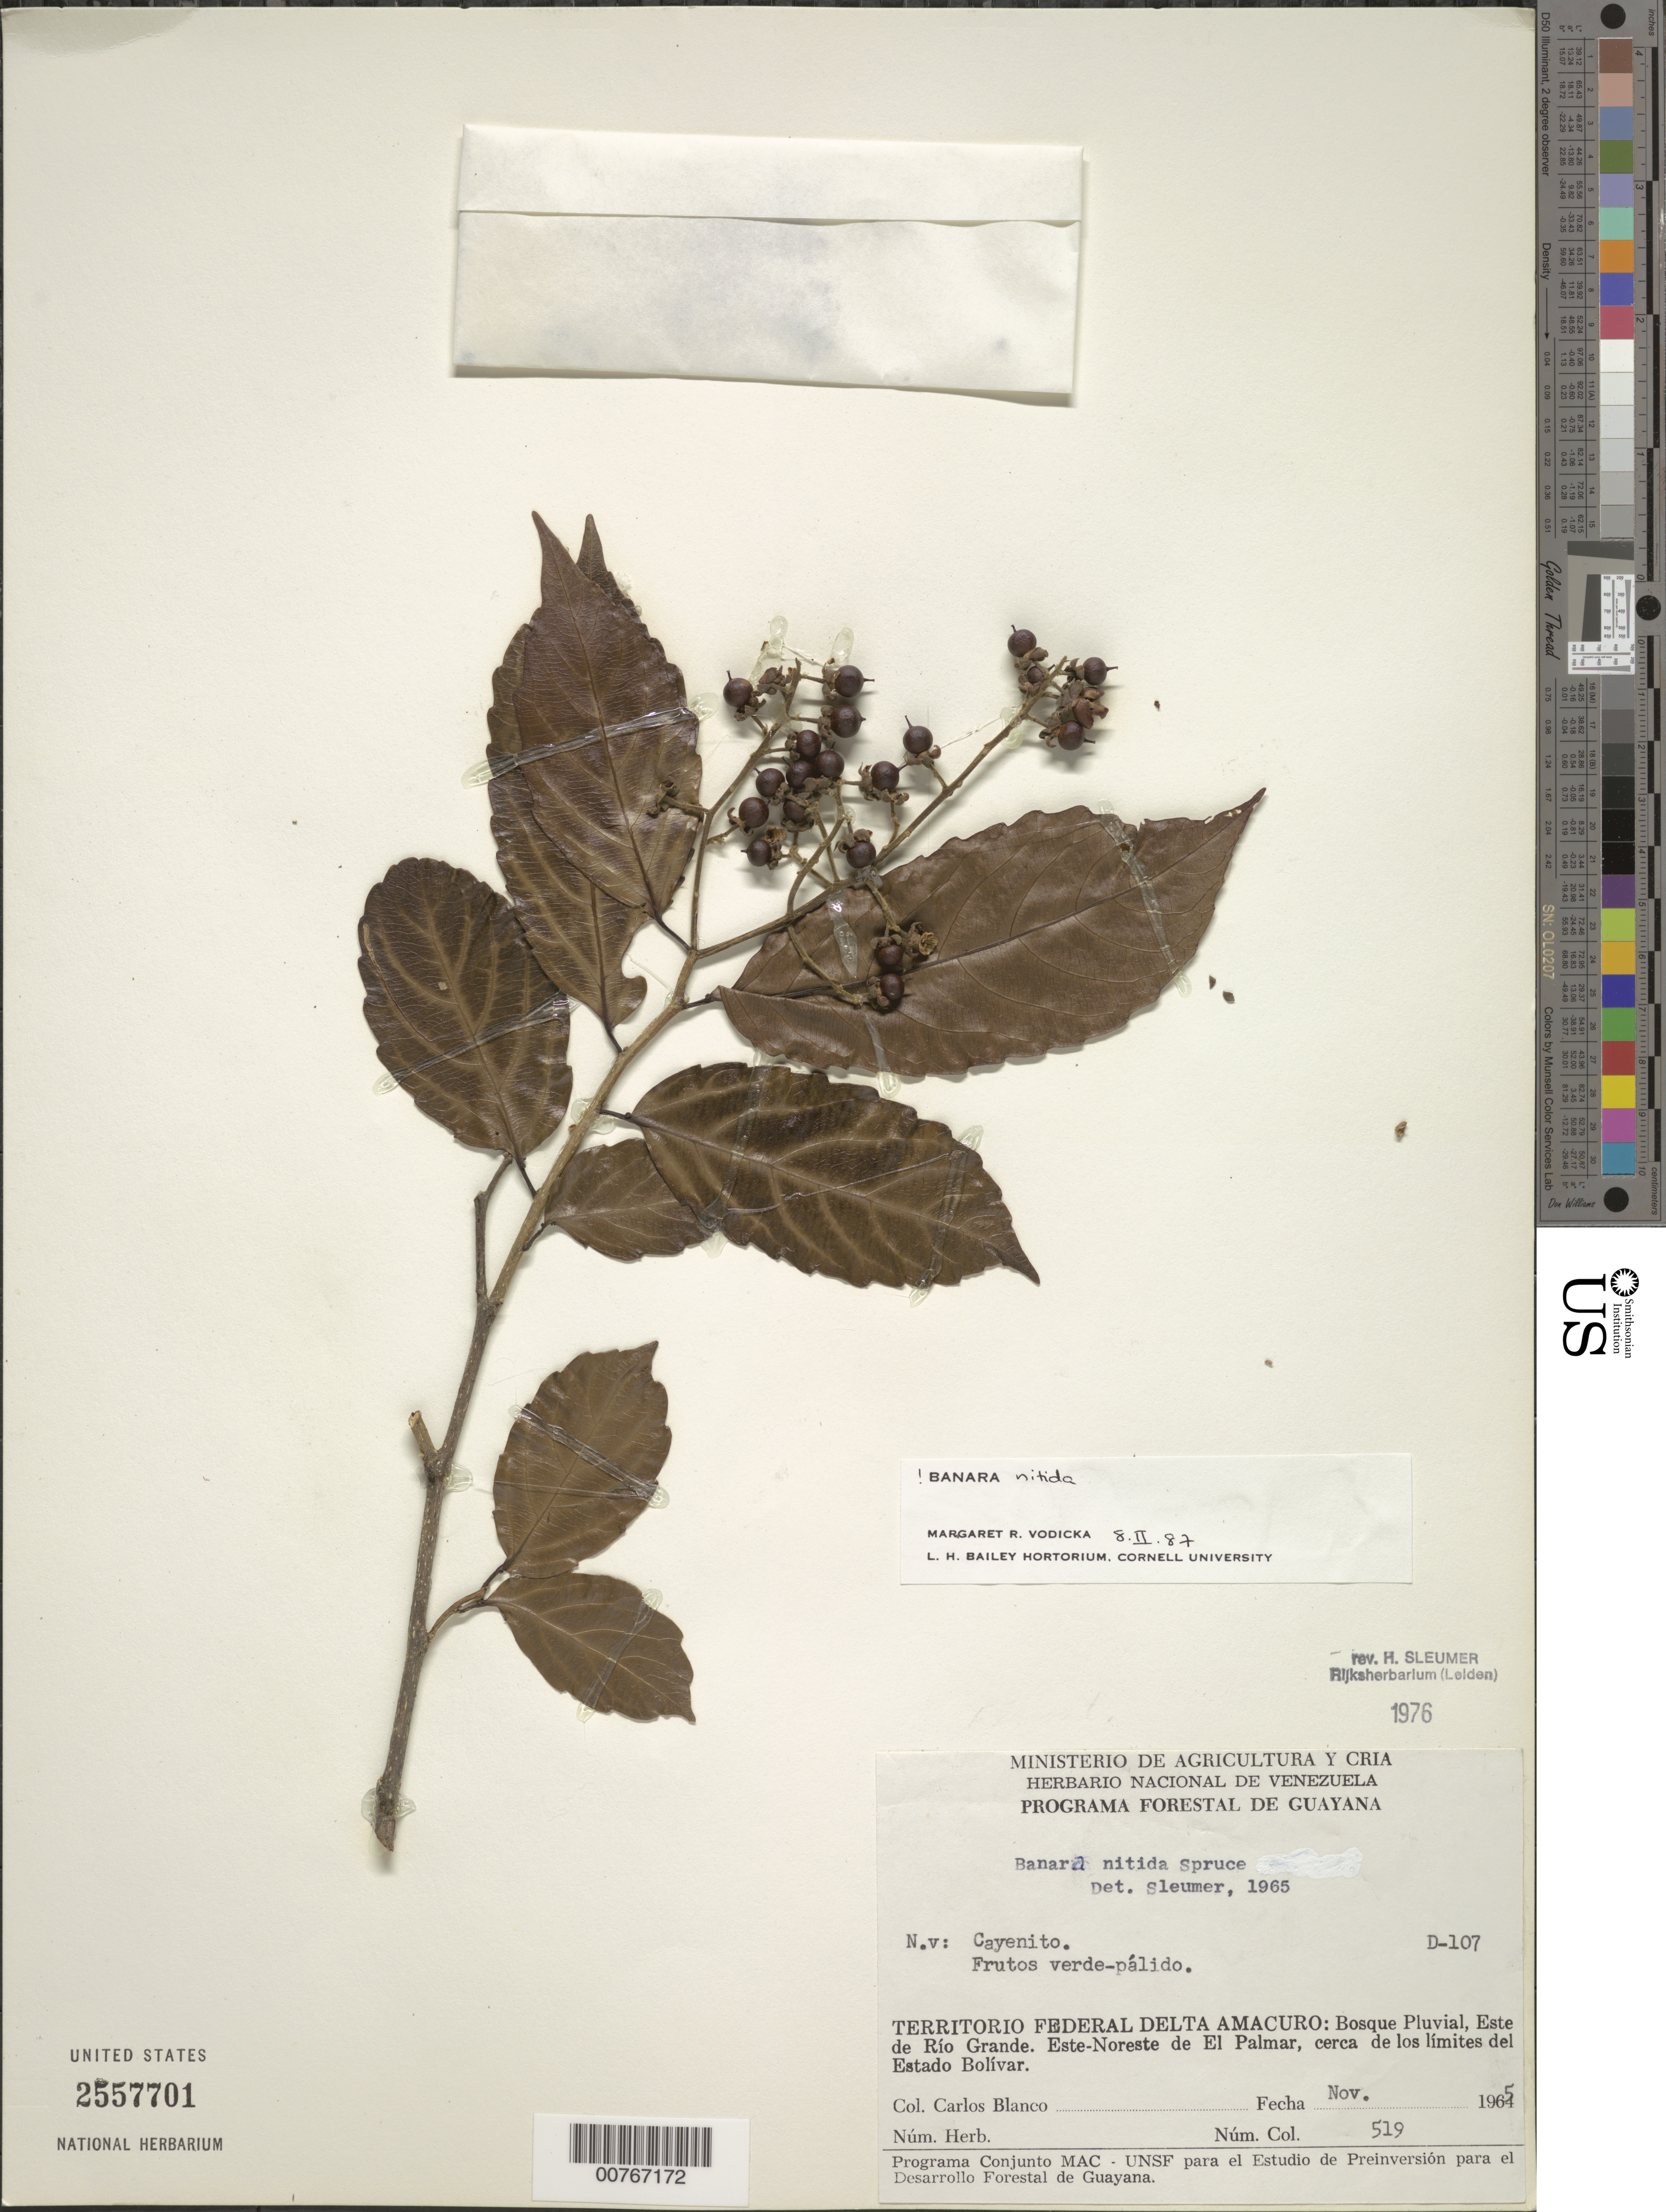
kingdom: Plantae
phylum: Tracheophyta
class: Magnoliopsida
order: Malpighiales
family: Salicaceae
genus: Banara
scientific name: Banara nitida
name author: Spruce ex Benth.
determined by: Vodicka, M. R.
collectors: C. A. Blanco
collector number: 519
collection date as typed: Nov-65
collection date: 1965-11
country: Venezuela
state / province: Delta Amacuro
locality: Río Grande, Este de; Este-Noreste de El Palmar, cerca de los limites del Estado Bolívar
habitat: Rainforest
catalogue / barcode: US 2557701